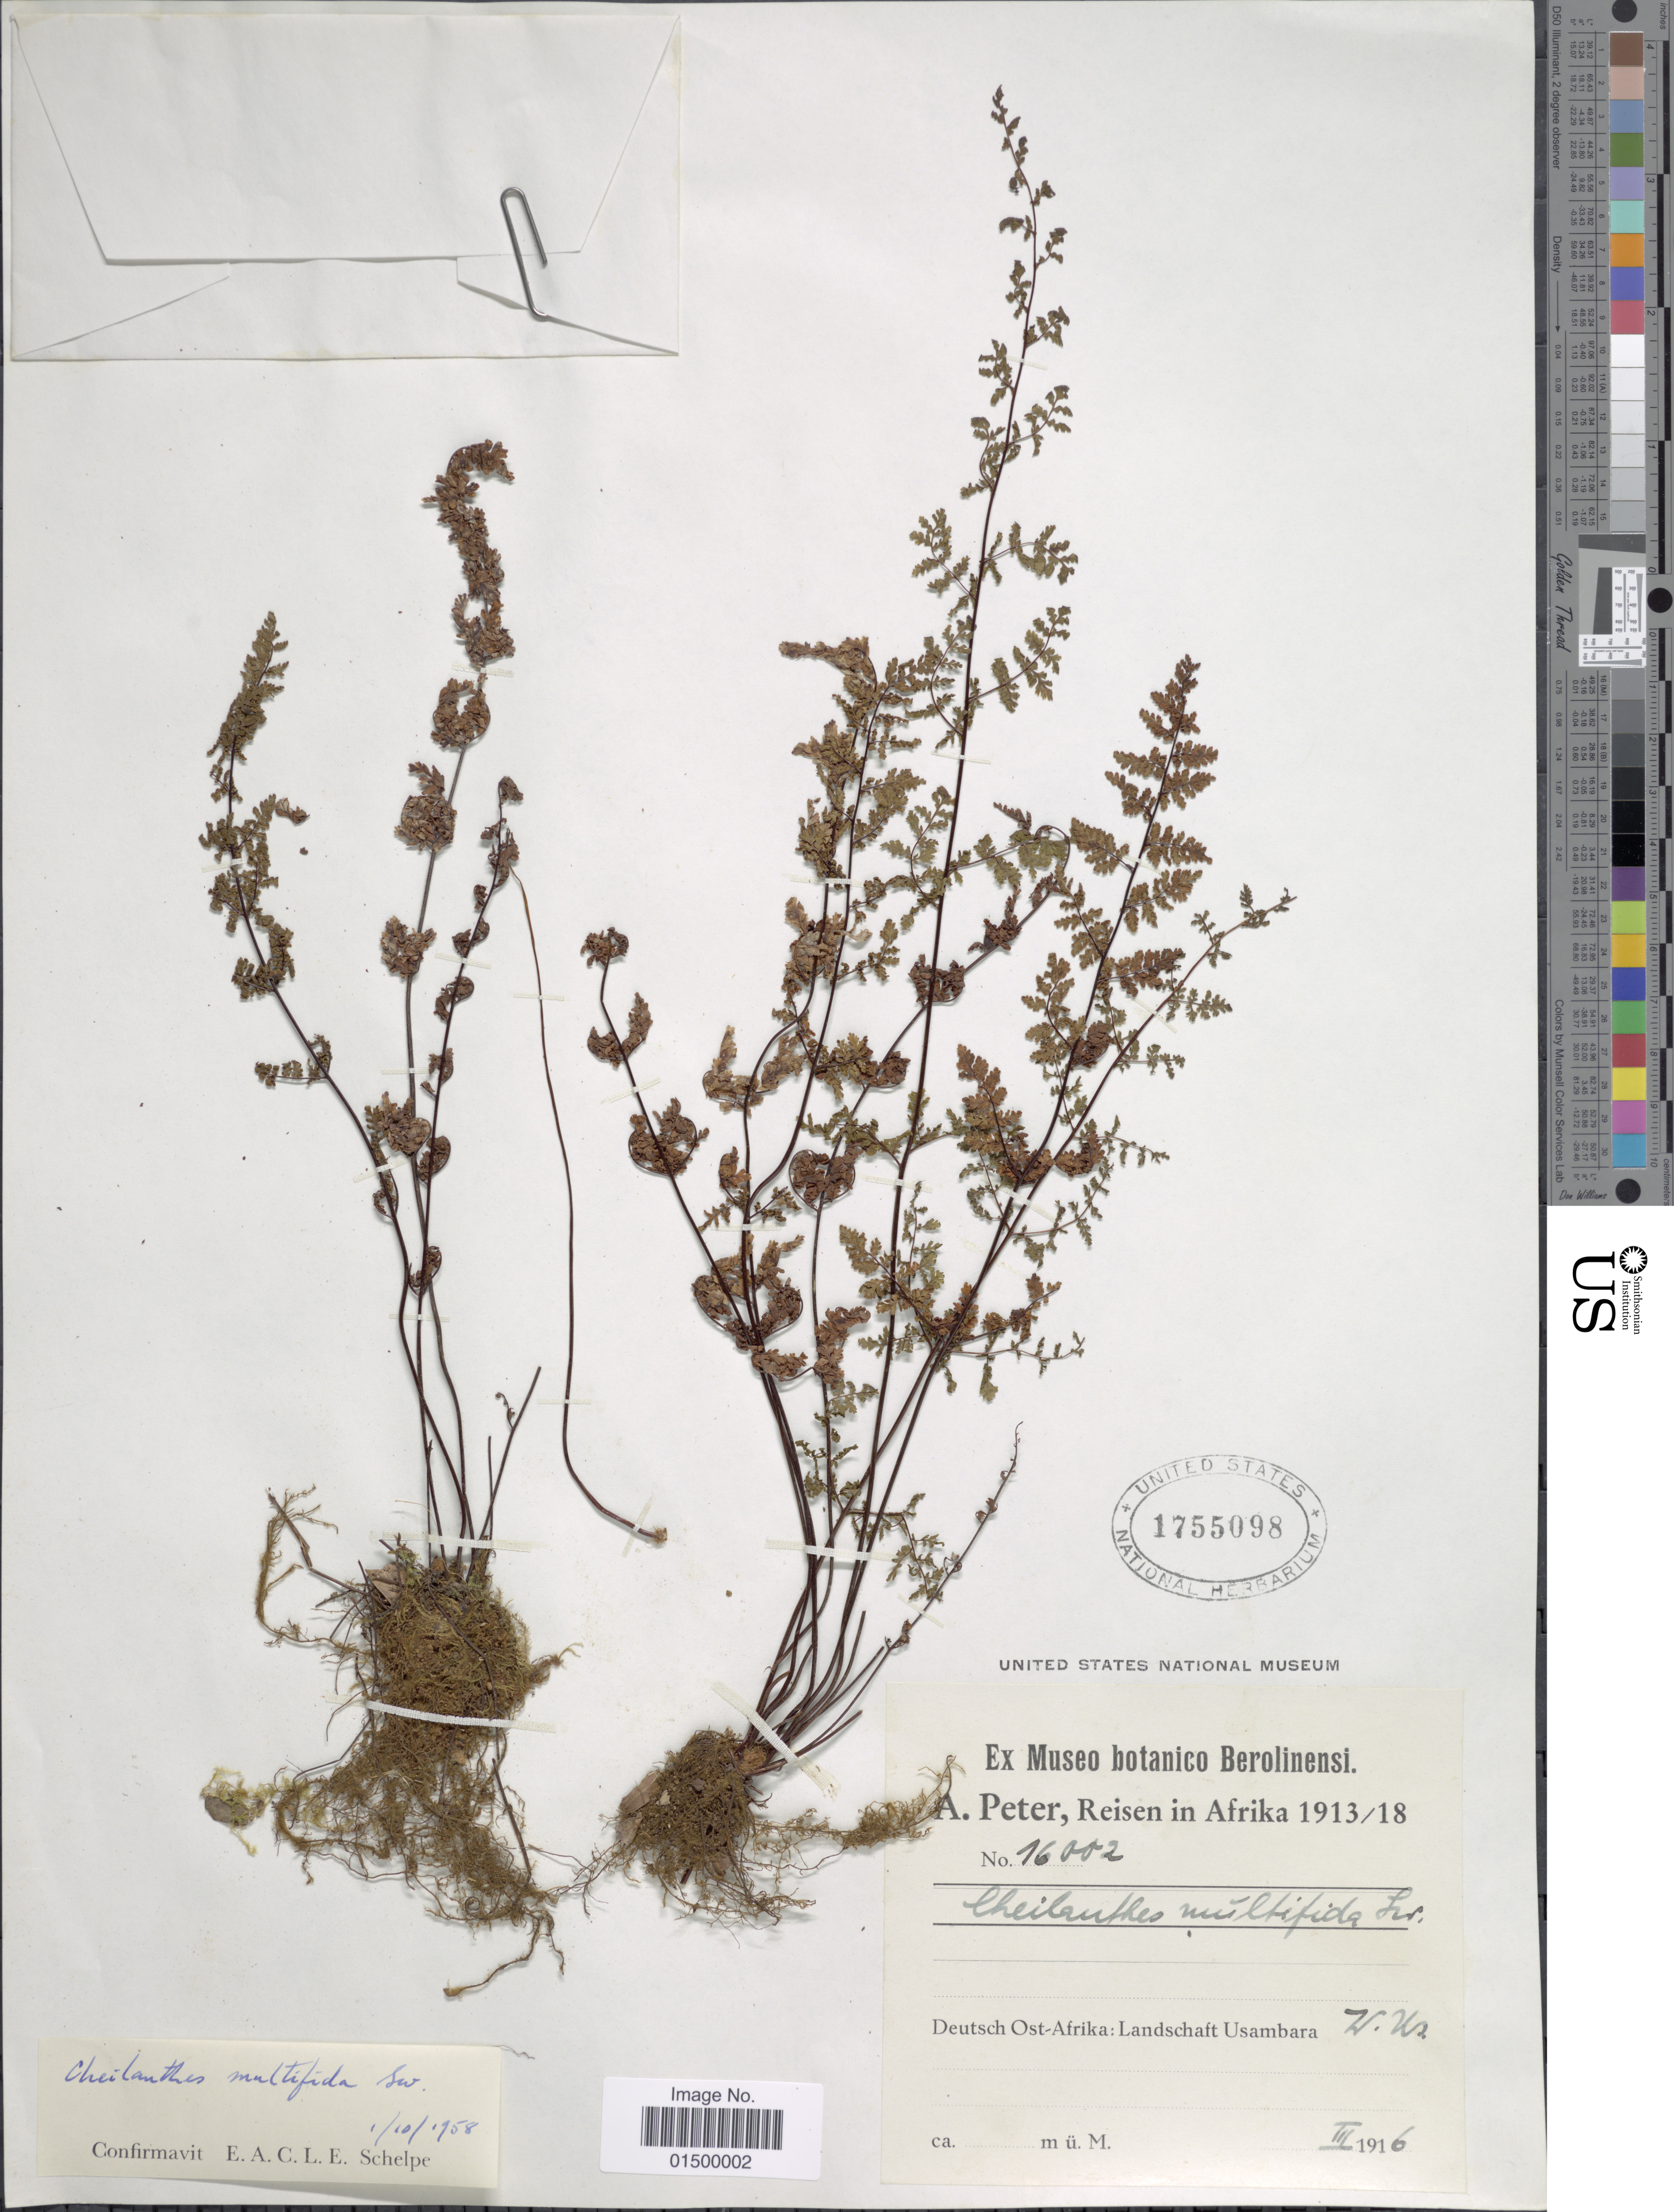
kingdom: Plantae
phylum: Tracheophyta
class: Polypodiopsida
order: Polypodiales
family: Pteridaceae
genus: Cheilanthes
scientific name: Cheilanthes multifida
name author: Sw.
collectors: A. Peter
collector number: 16002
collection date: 1916-03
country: Tanzania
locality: Deutsch Ost-Afrika: Landschaft Usambara W. Us.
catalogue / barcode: US 1755098